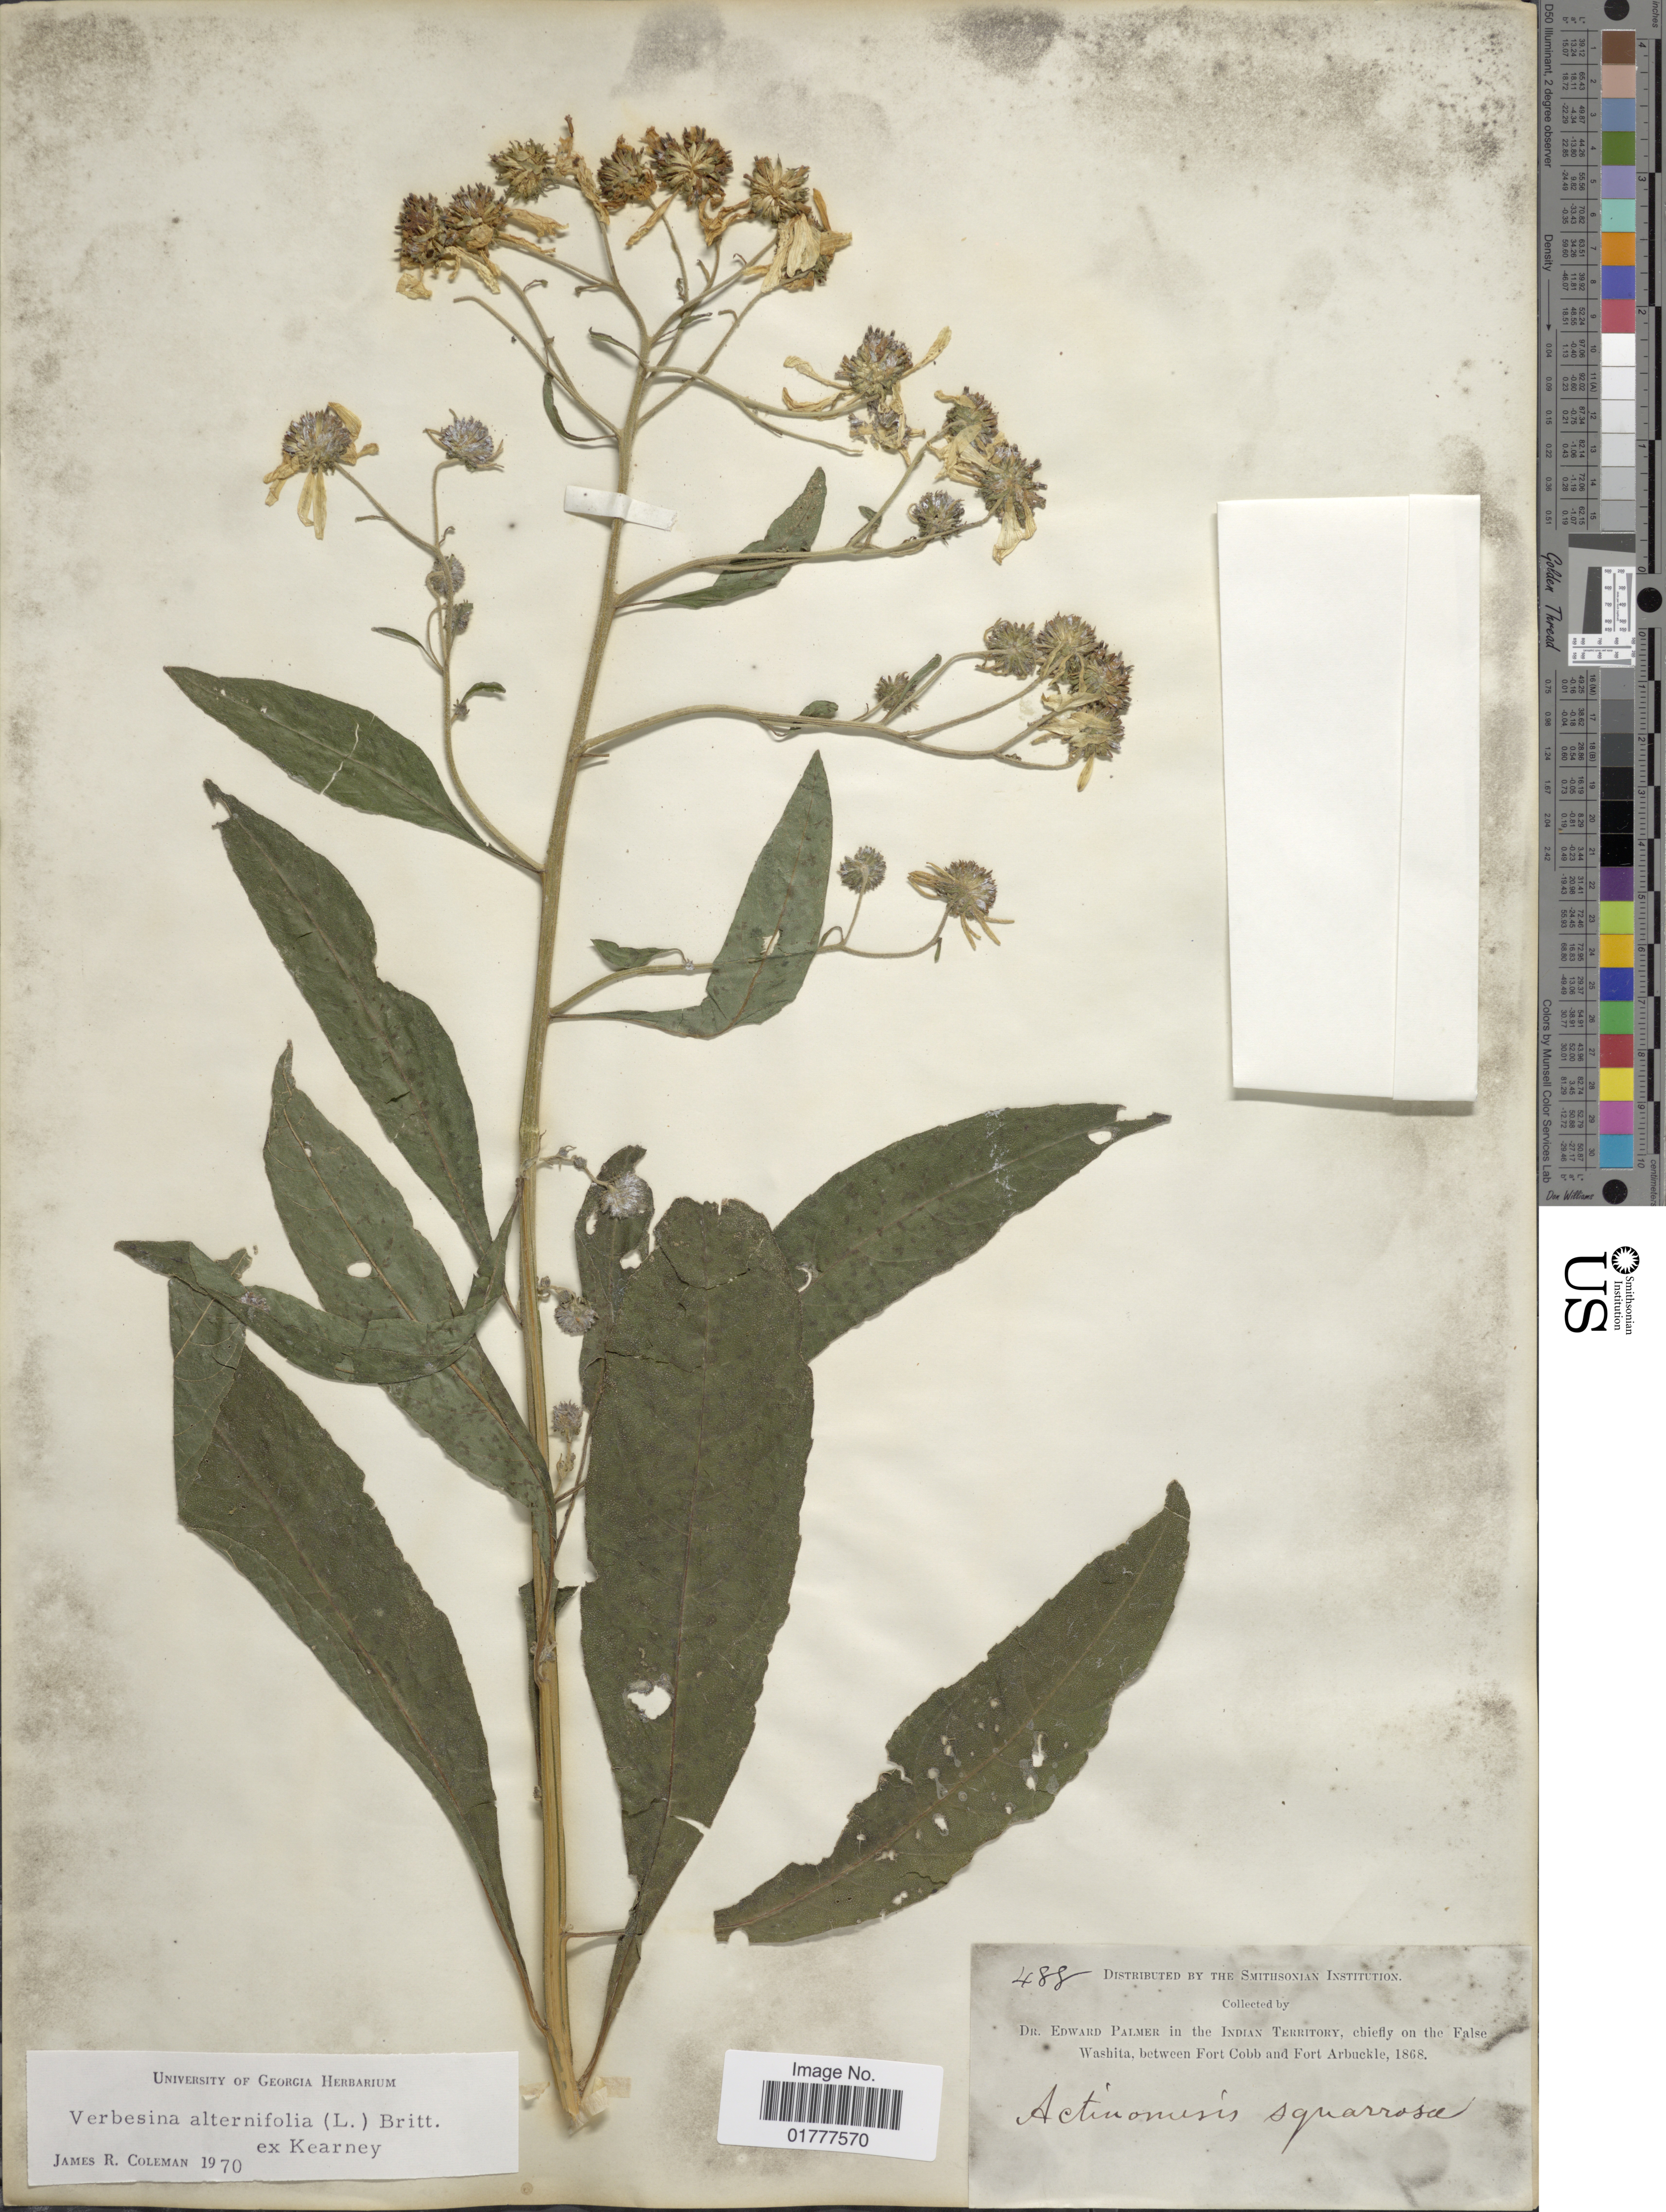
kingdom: Plantae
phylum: Tracheophyta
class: Magnoliopsida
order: Asterales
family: Asteraceae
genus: Actinomeris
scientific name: Actinomeris alternifolia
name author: (L.) DC.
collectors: E. Palmer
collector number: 488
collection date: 1868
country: United States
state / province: Oklahoma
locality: Indian Territory, chiefly on the False Washita, Between Fort Cobb and Fort Arbuckle.